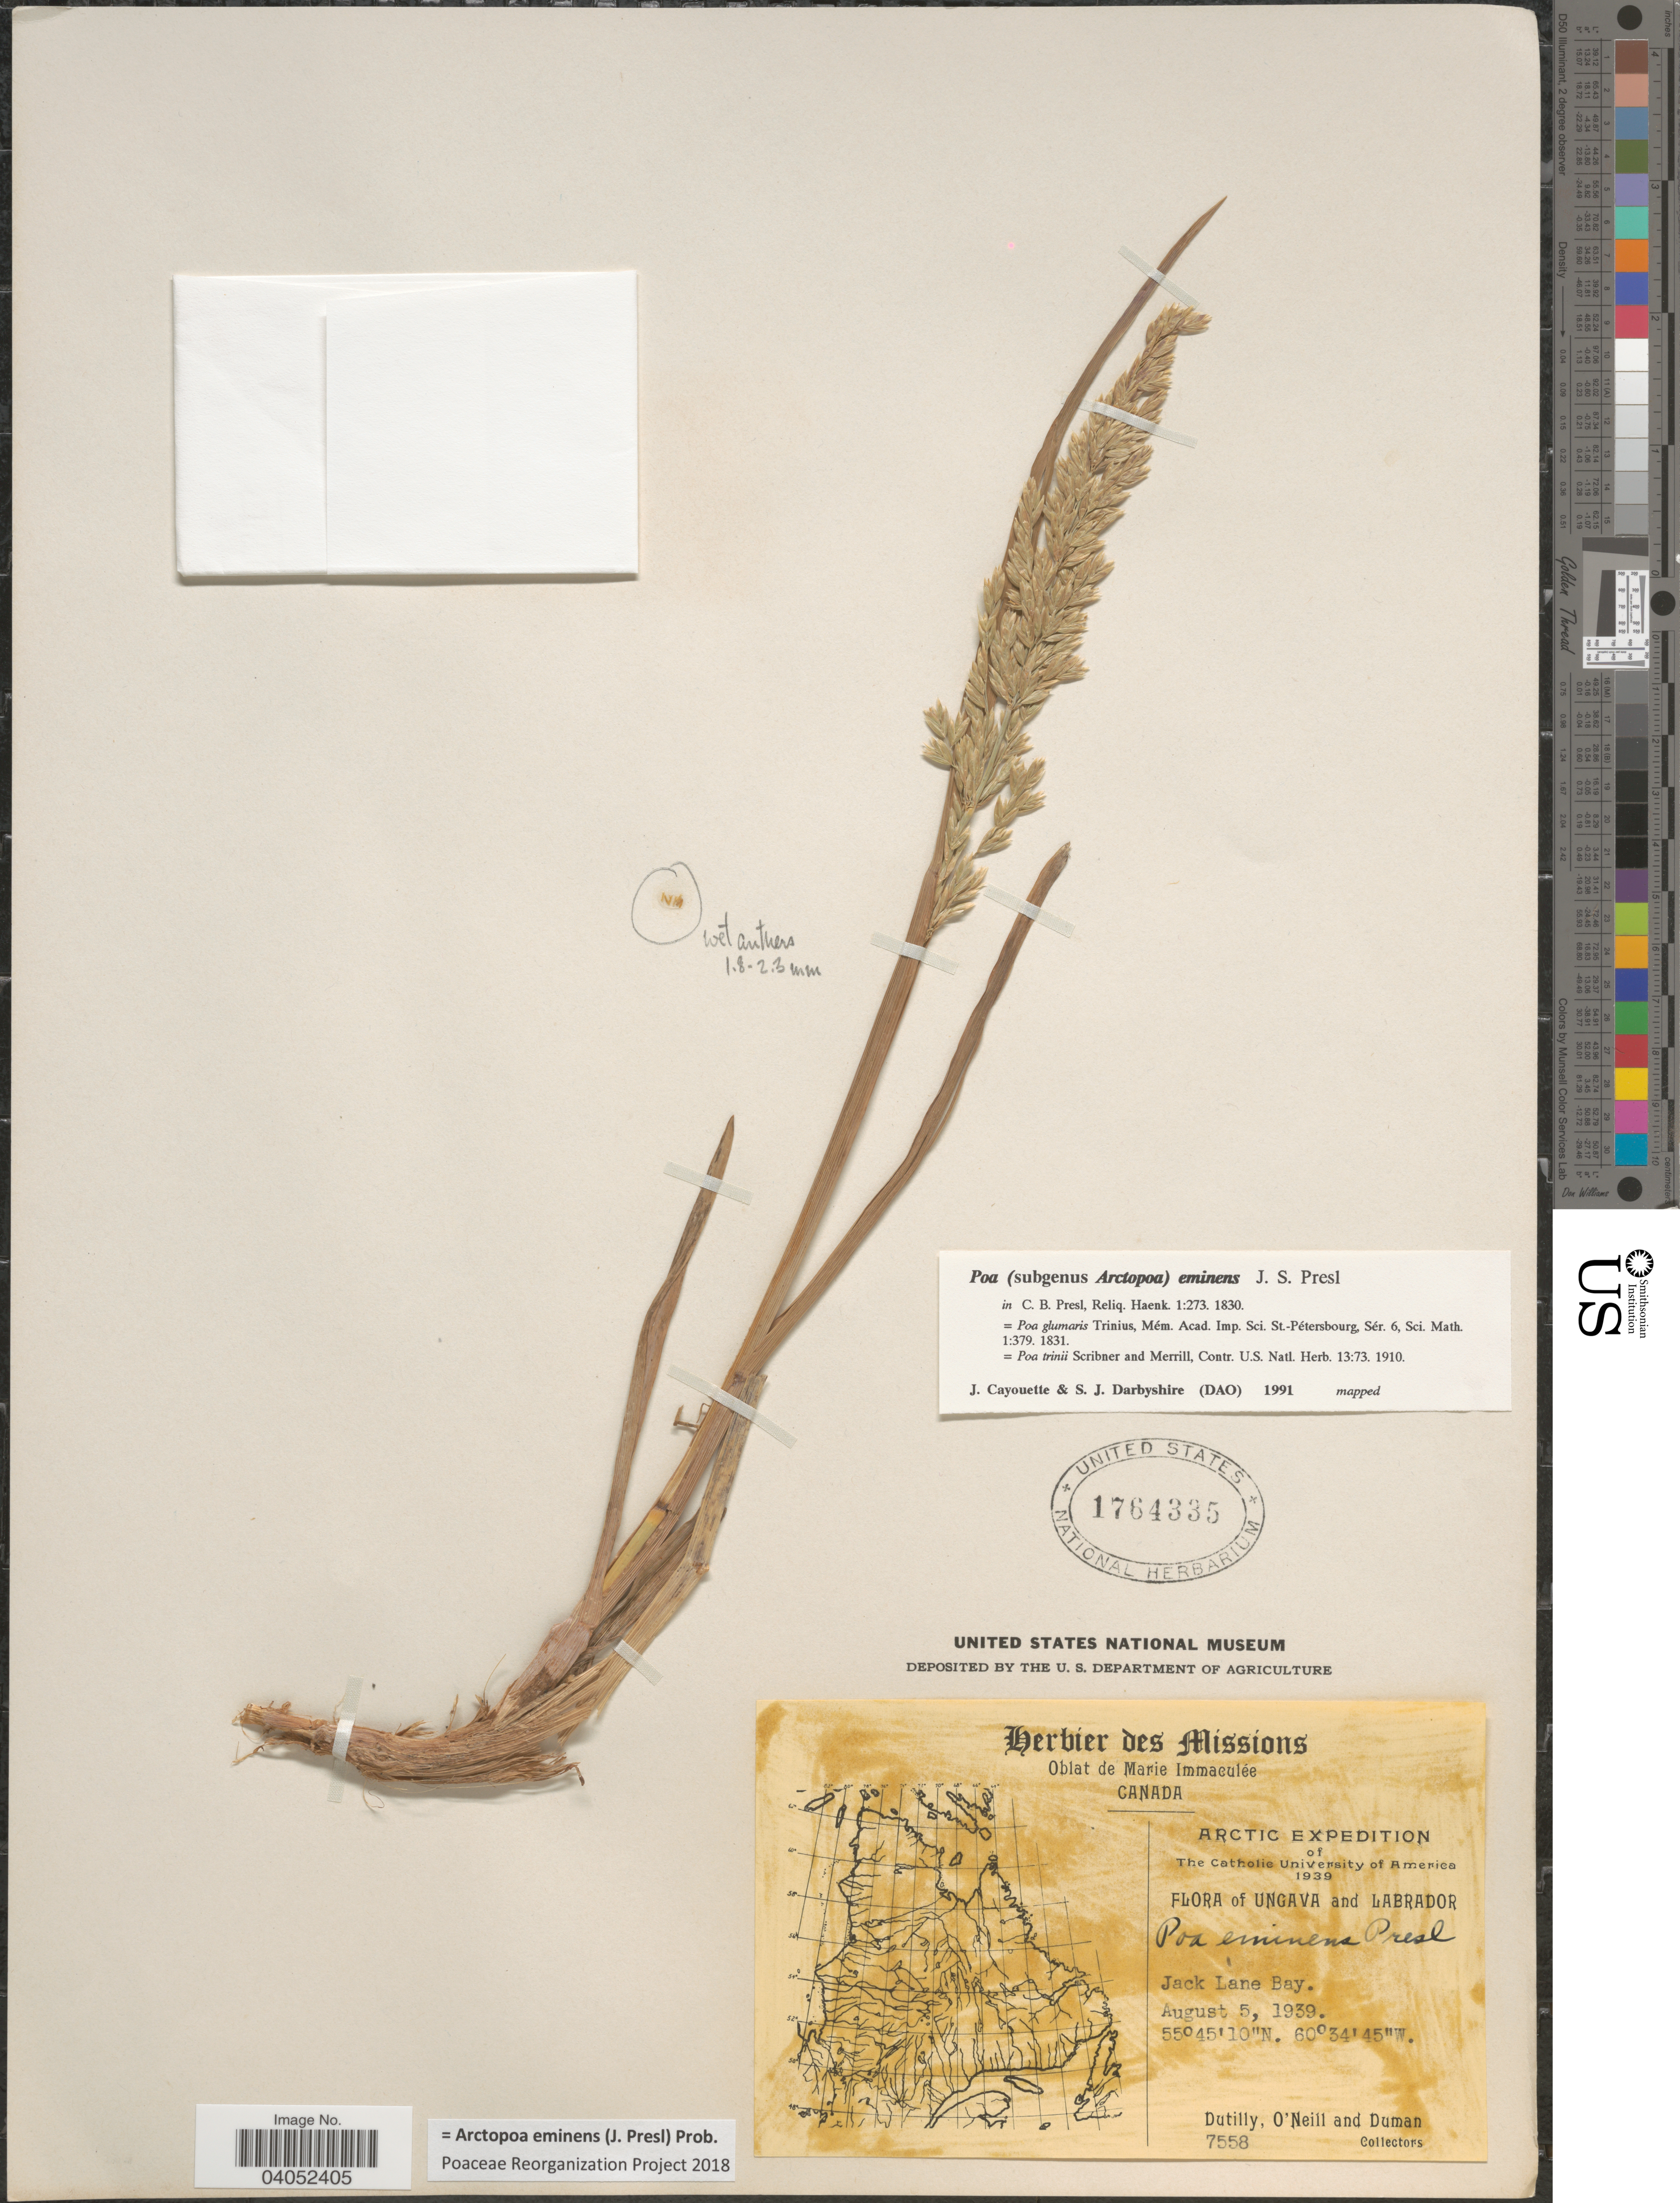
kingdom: Plantae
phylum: Tracheophyta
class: Liliopsida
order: Poales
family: Poaceae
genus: Arctopoa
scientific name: Arctopoa eminens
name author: (J. Presl) Prob.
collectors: -. Dutilly, O' Neill & -. Duman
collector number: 7558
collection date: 1939-08-05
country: Canada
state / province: Newfoundland and Labrador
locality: Ungava and Labrador. Jack Lane Bay.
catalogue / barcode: US 1764335